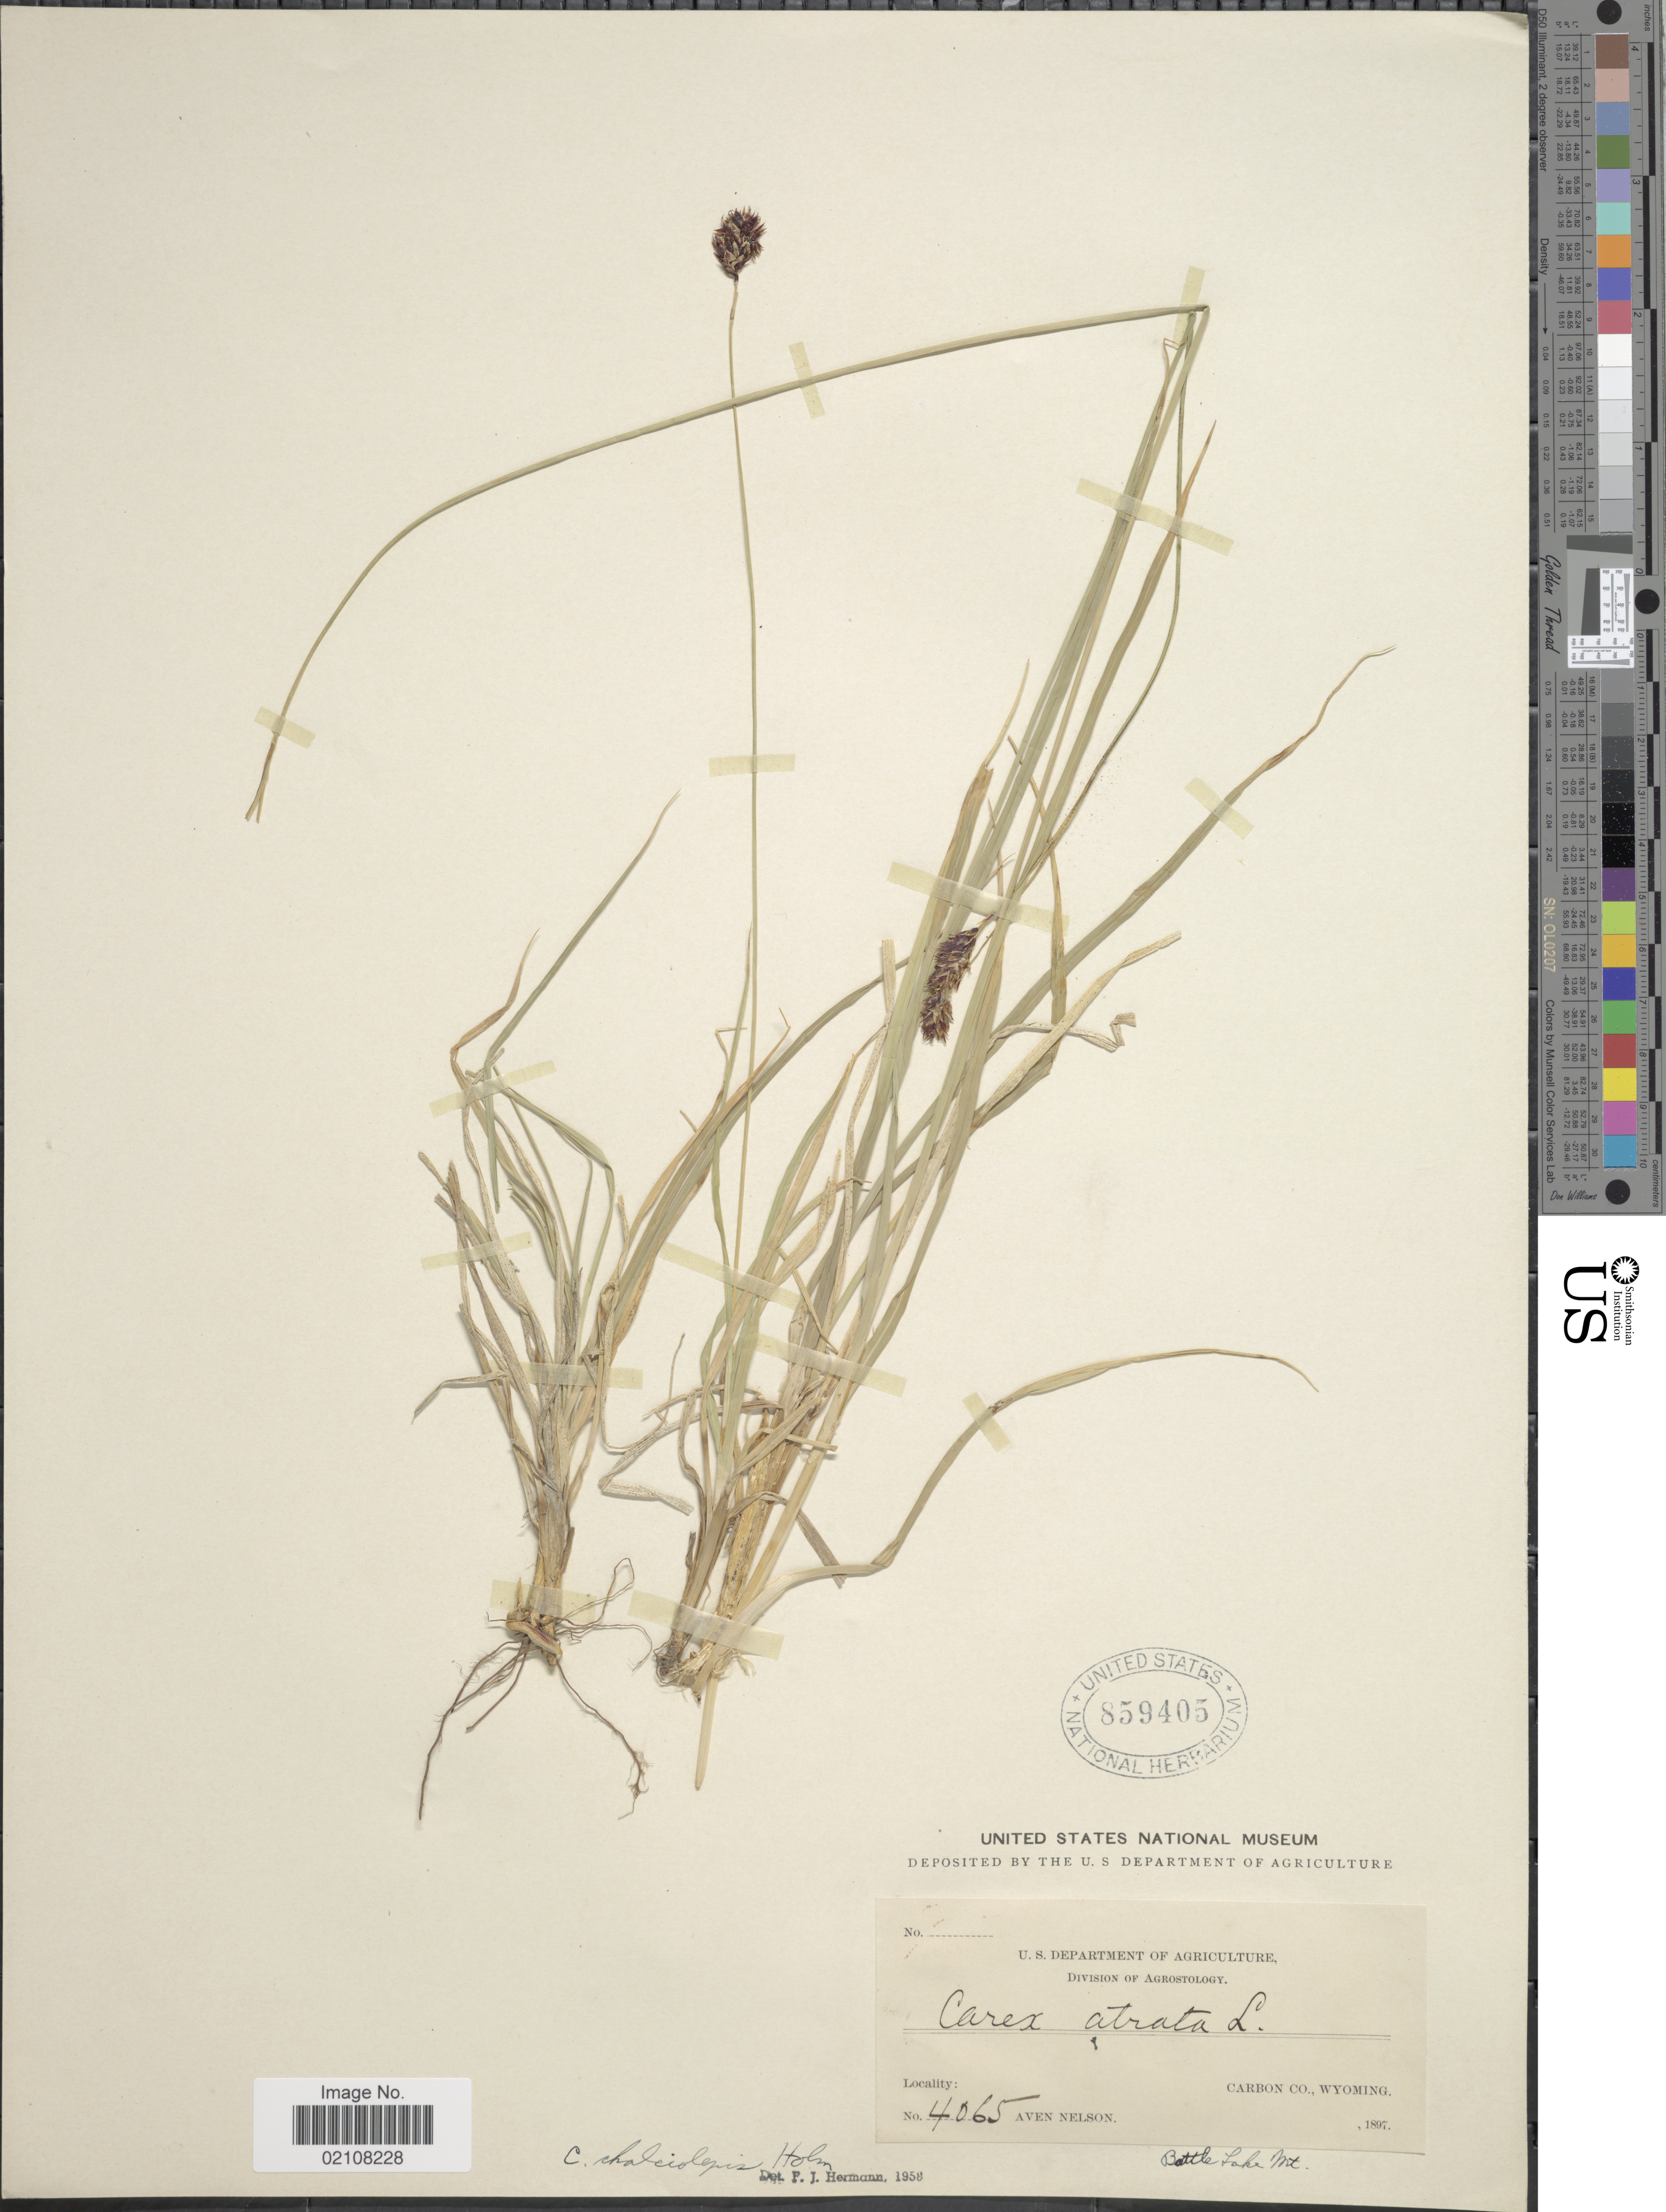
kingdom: Plantae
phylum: Tracheophyta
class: Liliopsida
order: Poales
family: Cyperaceae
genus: Carex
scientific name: Carex chalciolepis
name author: Holm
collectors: A. Nelson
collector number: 4065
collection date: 1897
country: United States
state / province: Wyoming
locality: Carbon Co., Wyoming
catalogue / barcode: US 859405